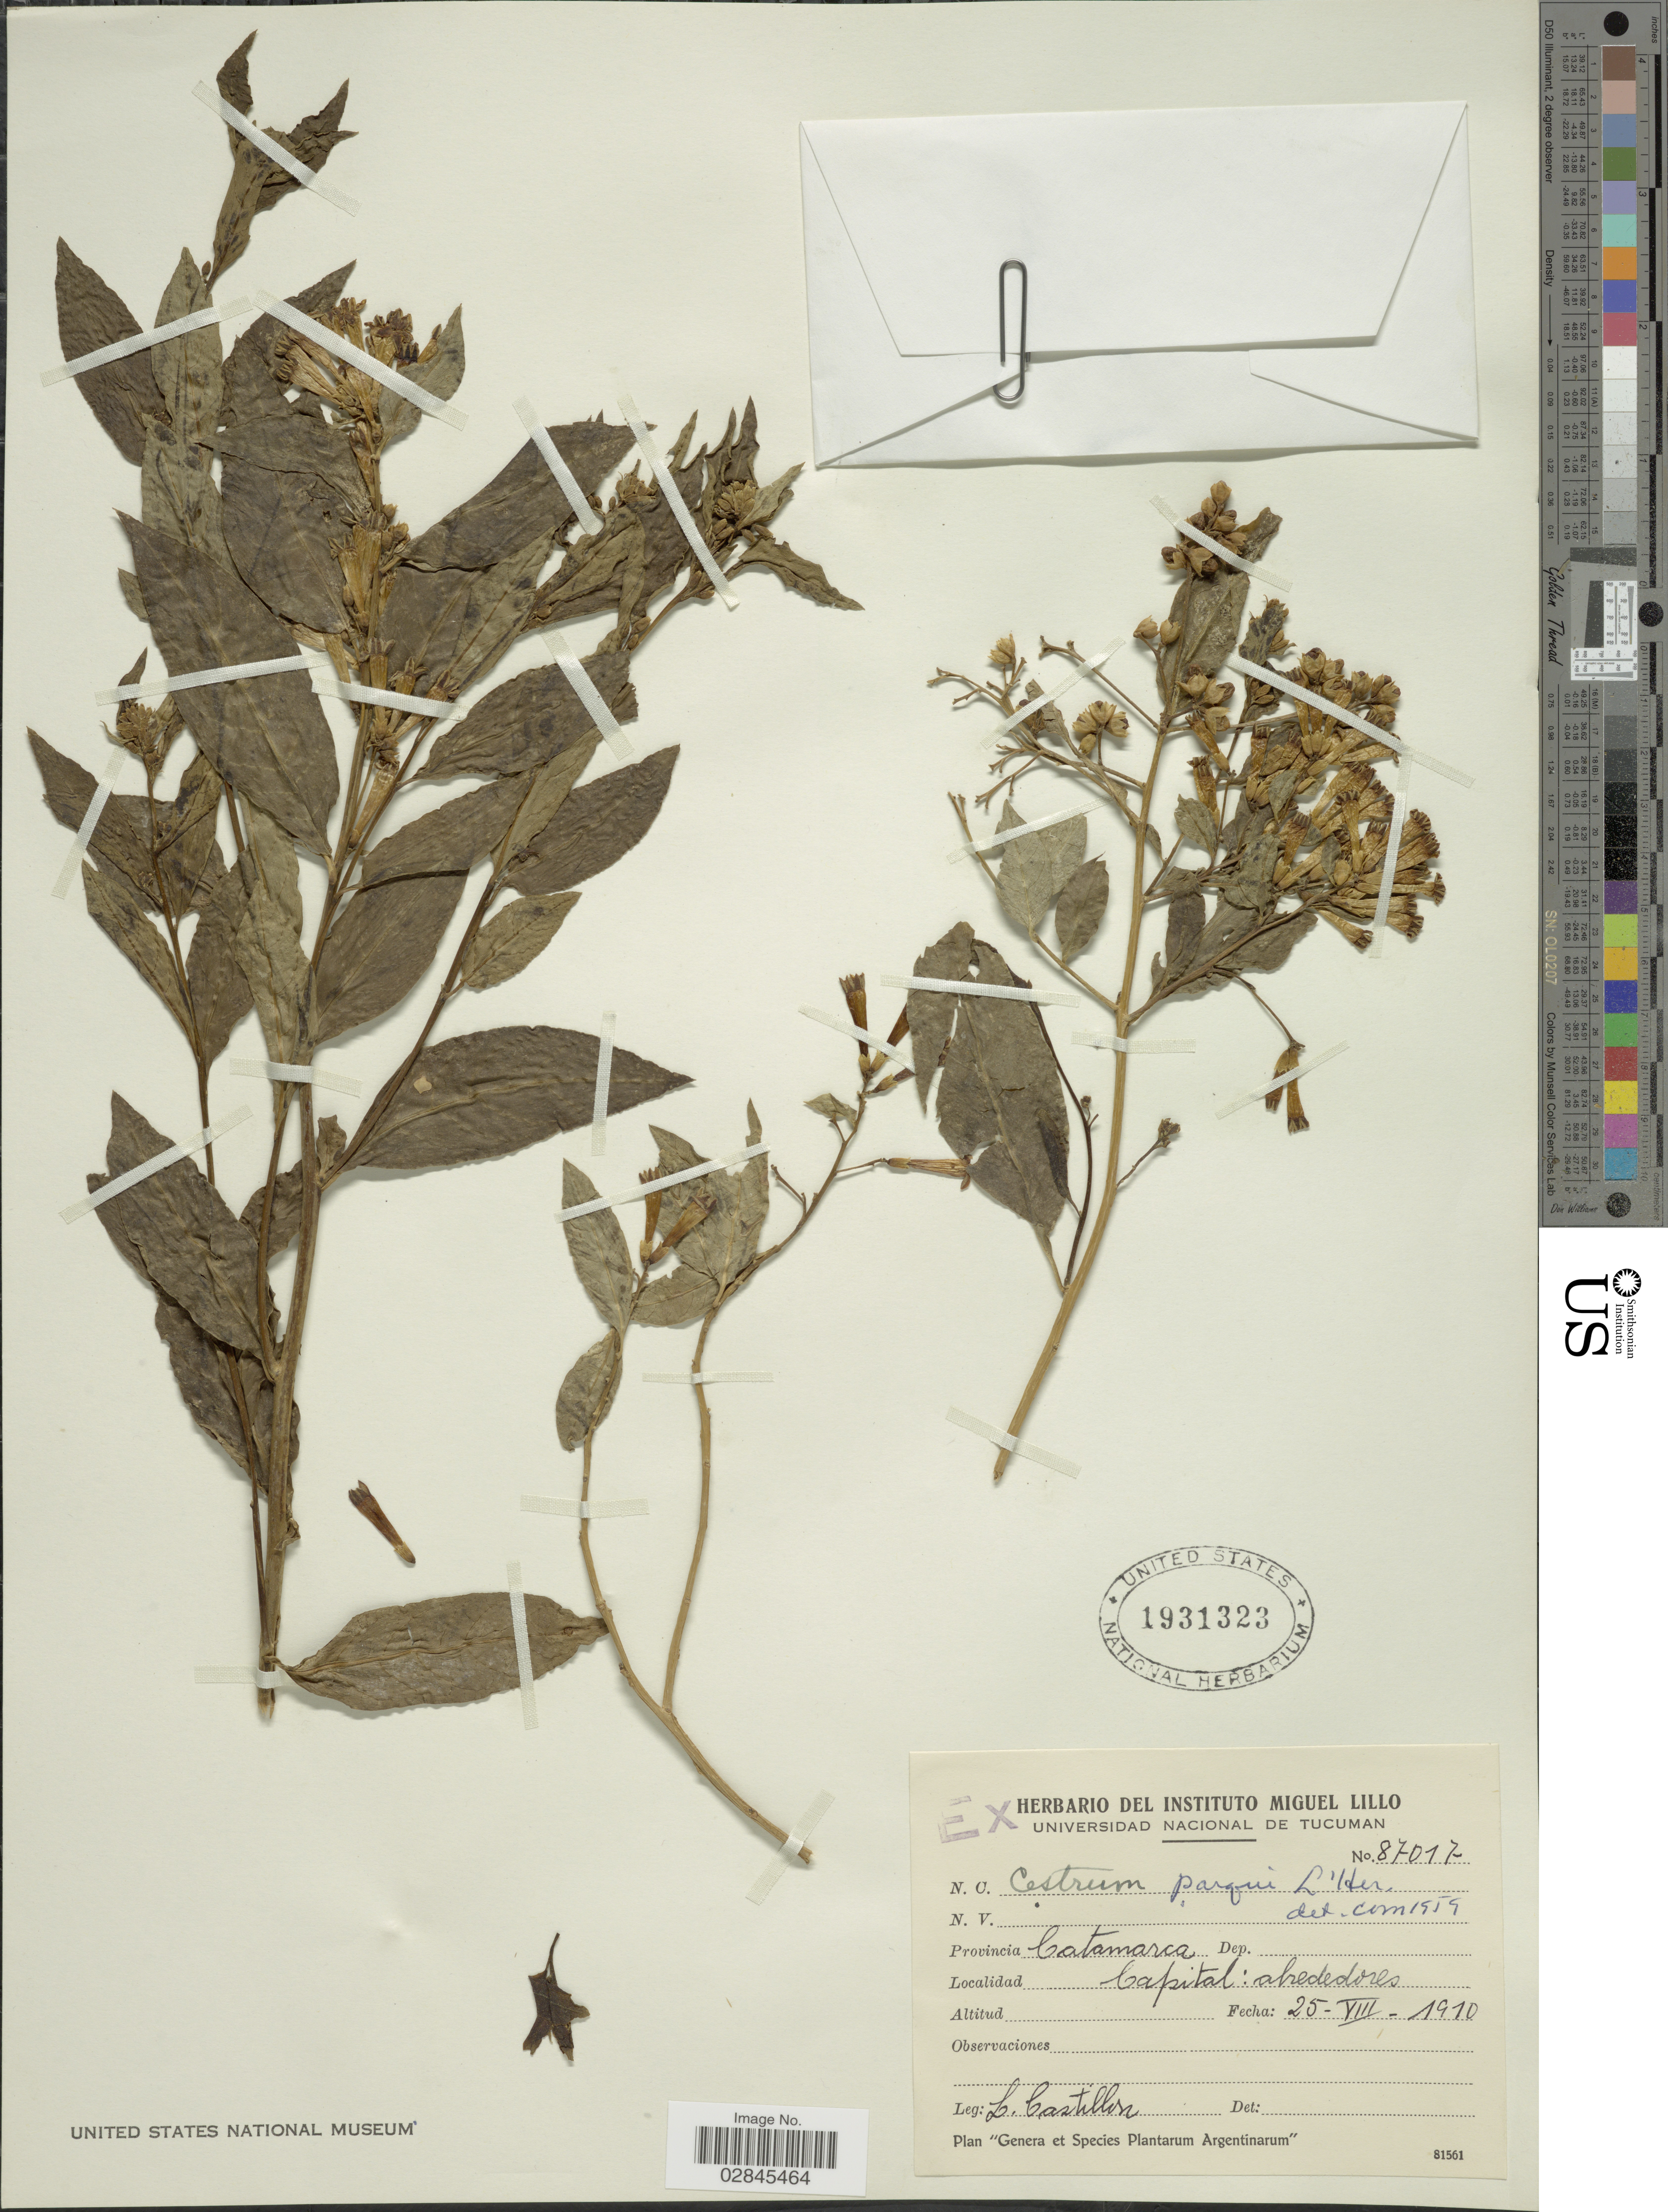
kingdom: Plantae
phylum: Tracheophyta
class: Magnoliopsida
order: Solanales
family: Solanaceae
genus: Cestrum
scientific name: Cestrum parqui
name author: L'Hér.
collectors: L. Castillón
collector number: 87017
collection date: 1910-08-25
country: Argentina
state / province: Catamarca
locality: Capital: alrededores.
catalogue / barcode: US 1931323